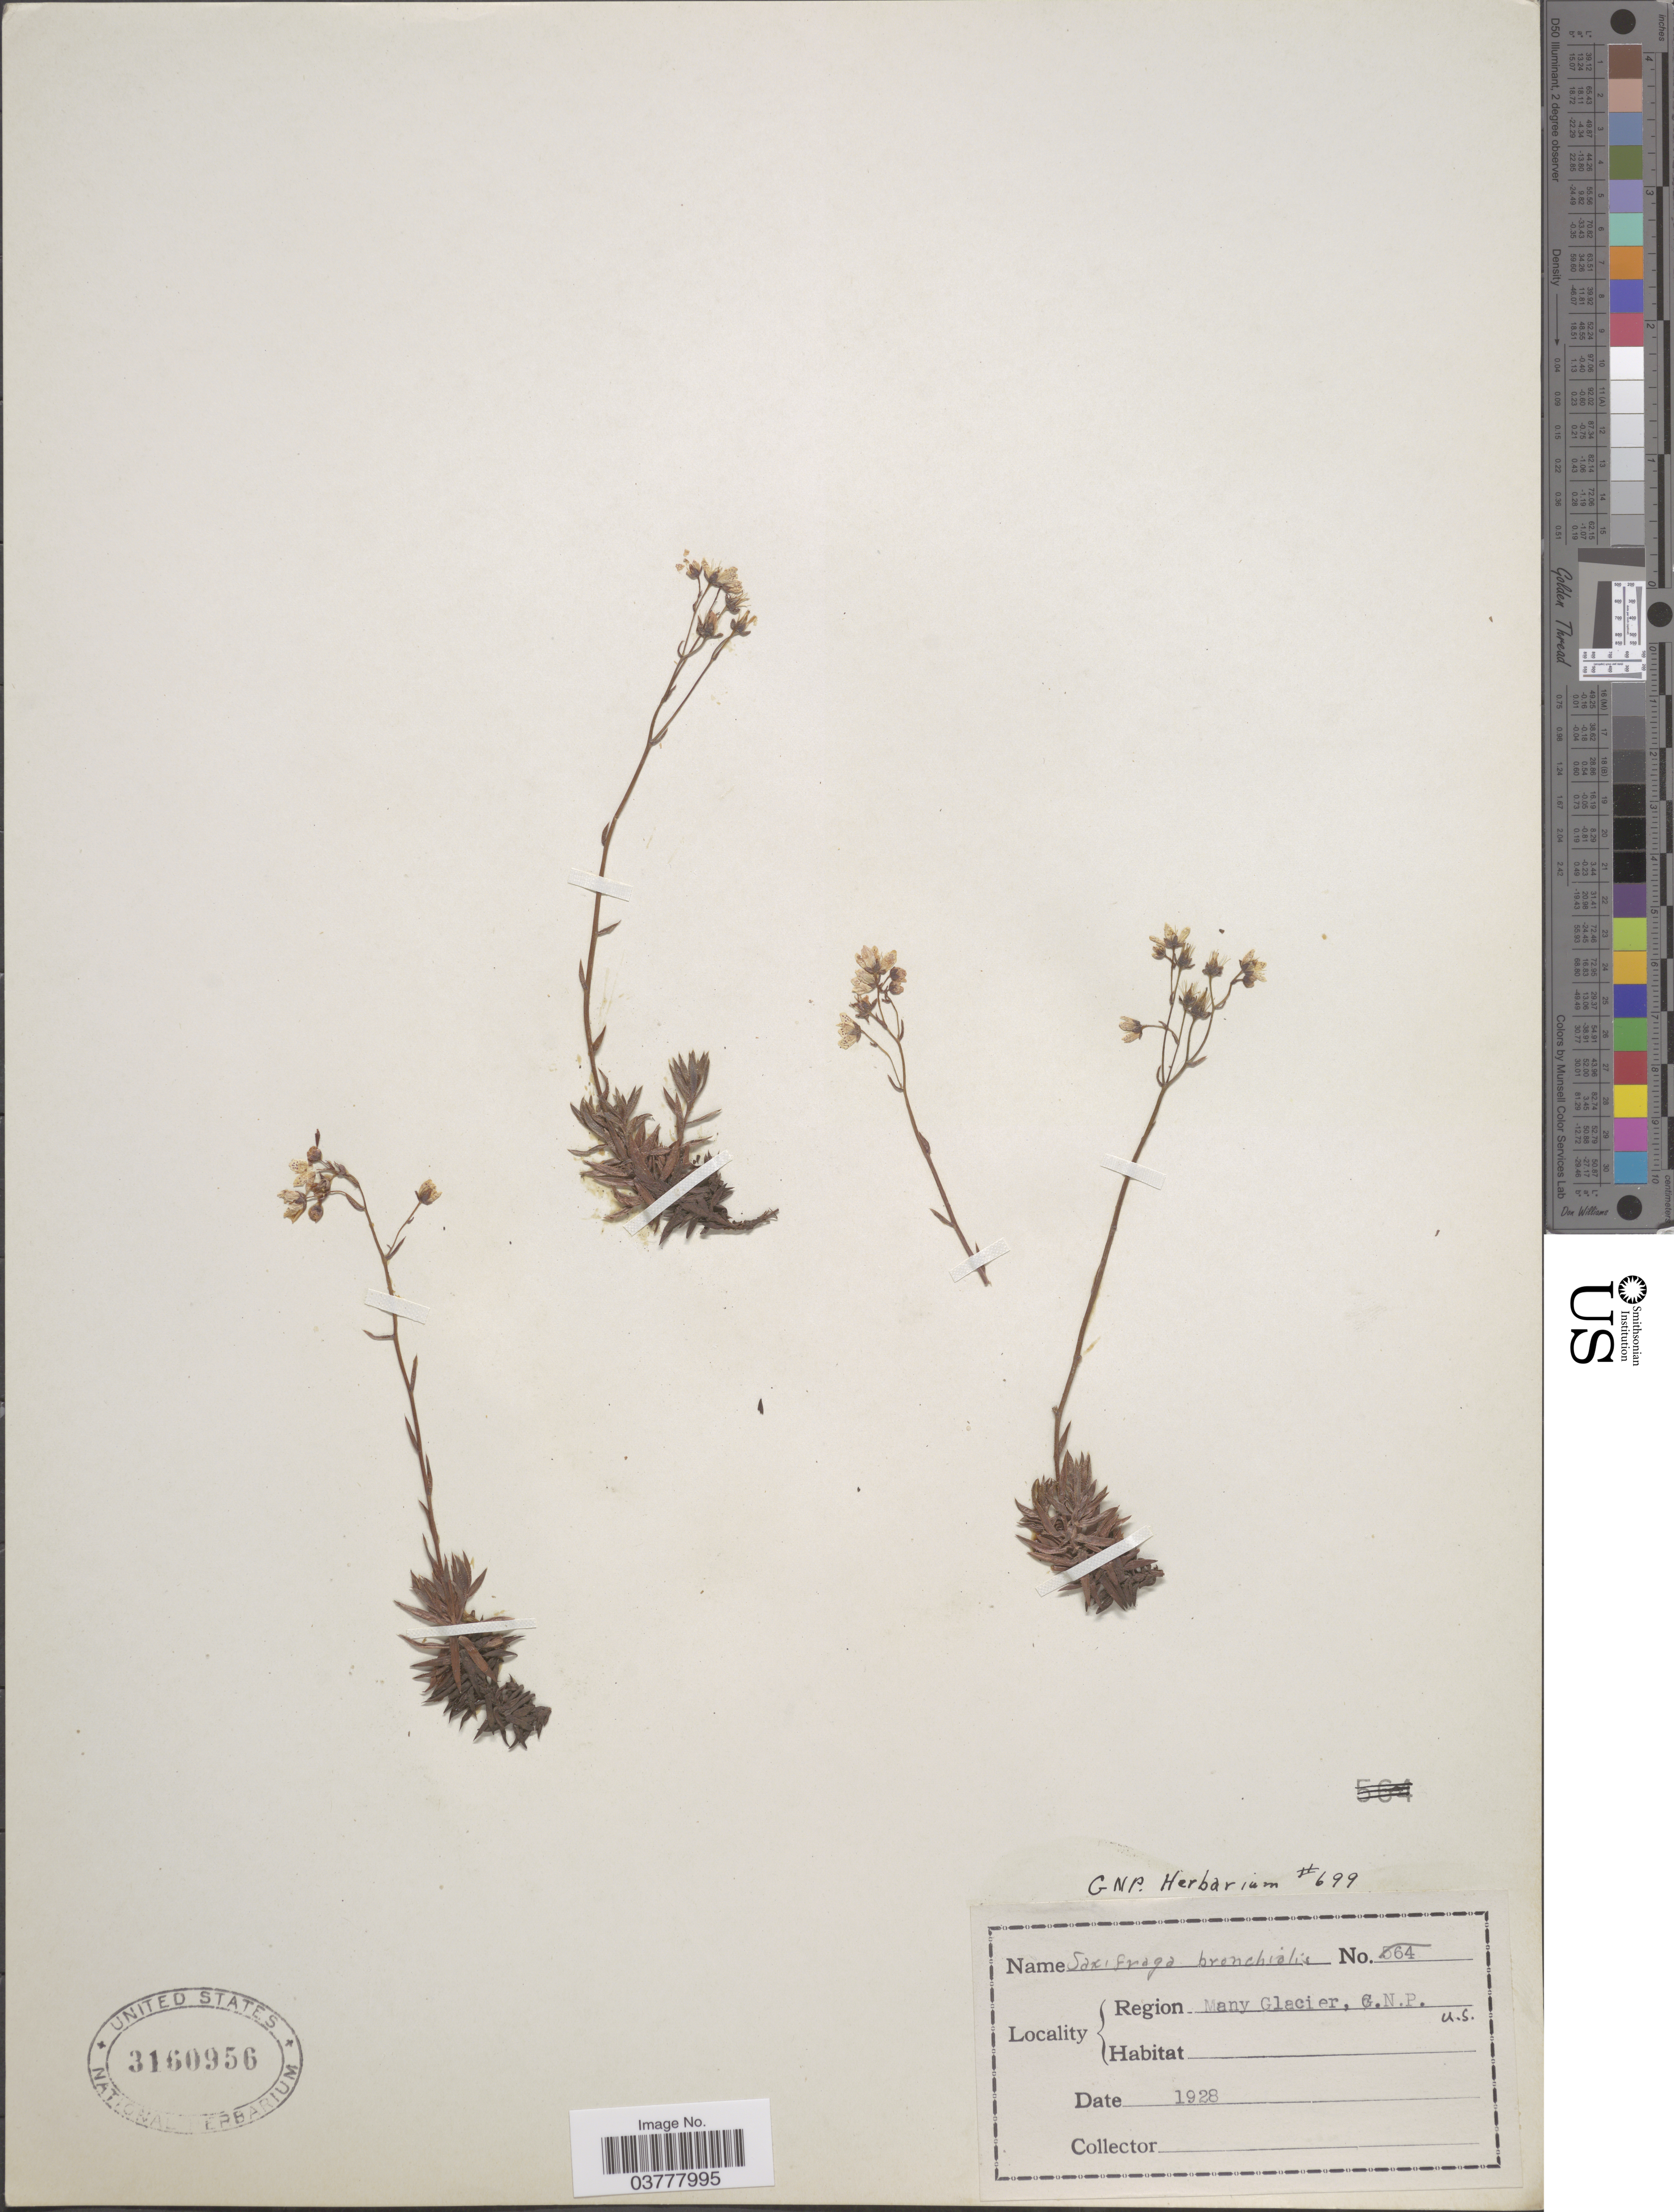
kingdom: Plantae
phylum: Tracheophyta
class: Magnoliopsida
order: Saxifragales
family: Saxifragaceae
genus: Saxifraga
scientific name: Saxifraga bronchialis subsp. austromontana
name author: (Wiegand) Piper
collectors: ex herb. G. N. P.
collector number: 699?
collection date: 1928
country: United States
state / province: Montana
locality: Region Many Glacier, G. N. P.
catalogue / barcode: US 3160956